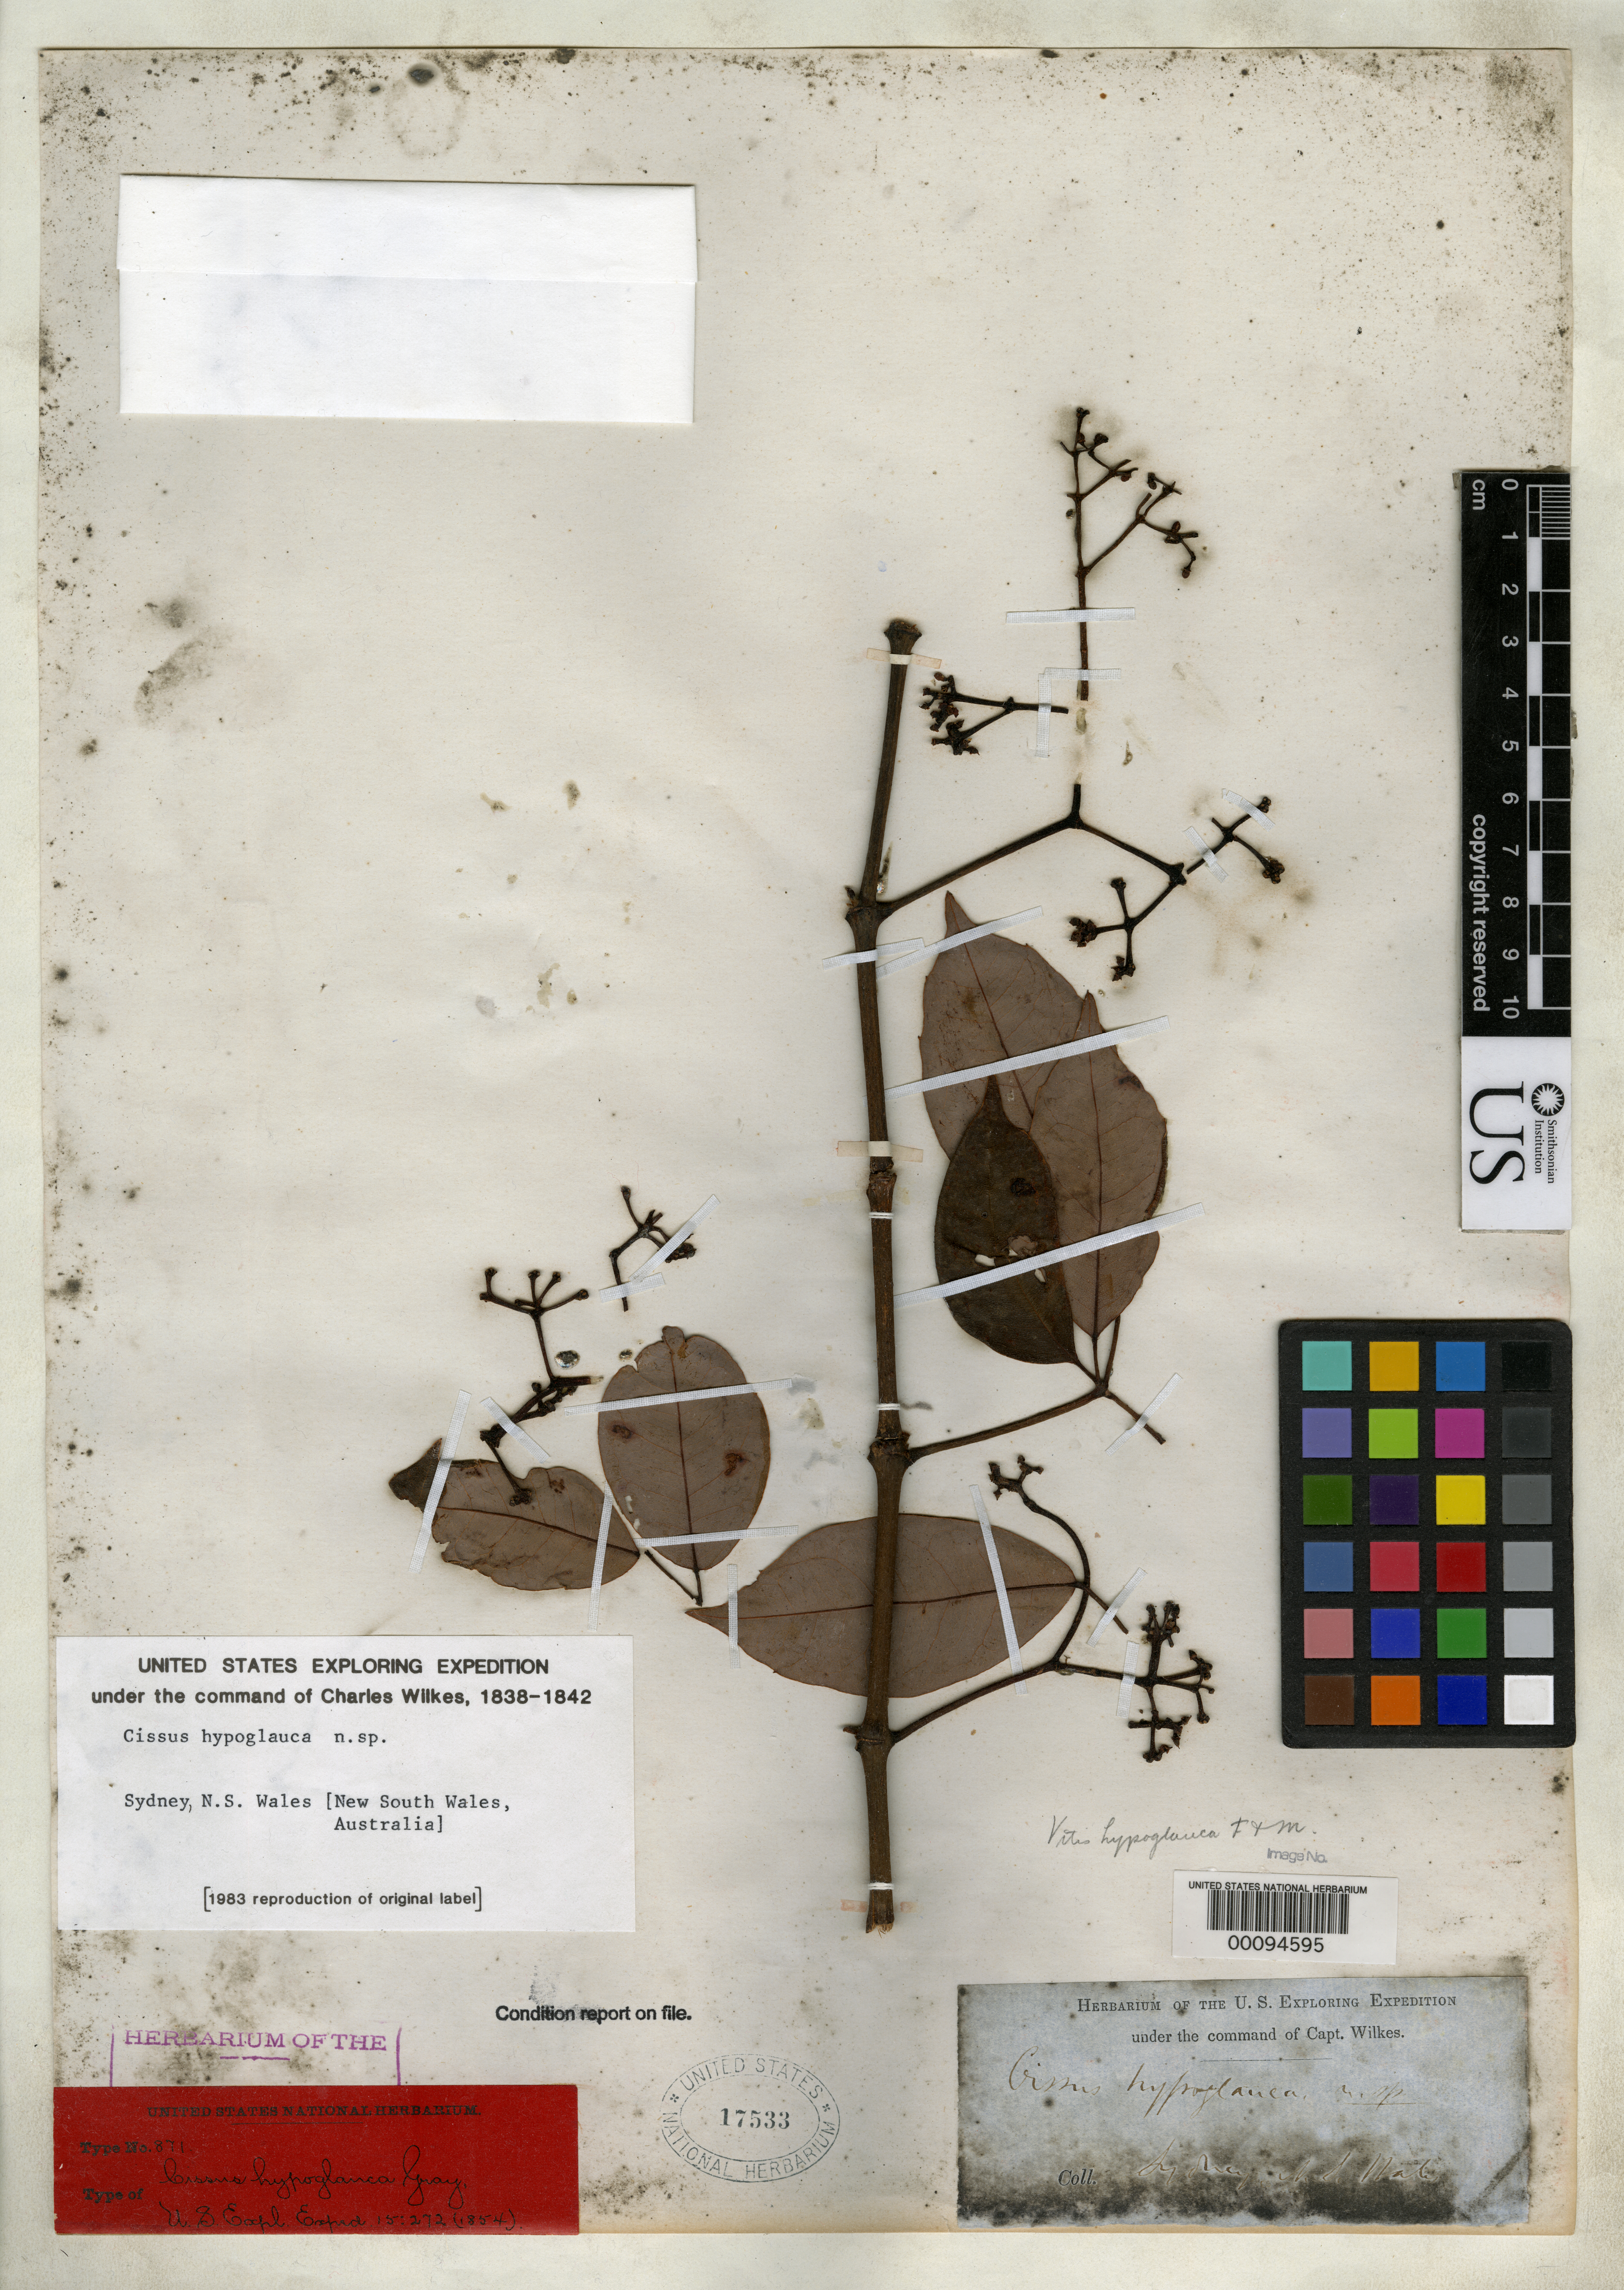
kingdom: Plantae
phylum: Tracheophyta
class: Magnoliopsida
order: Vitales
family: Vitaceae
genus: Cissus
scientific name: Cissus hypoglauca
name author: A. Gray in Wilkes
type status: Holotype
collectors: Wilkes Explor. Exped.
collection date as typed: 1838 to -- --- 1842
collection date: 1838/1842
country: Australia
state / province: New South Wales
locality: Near Sydney.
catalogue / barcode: US 17533